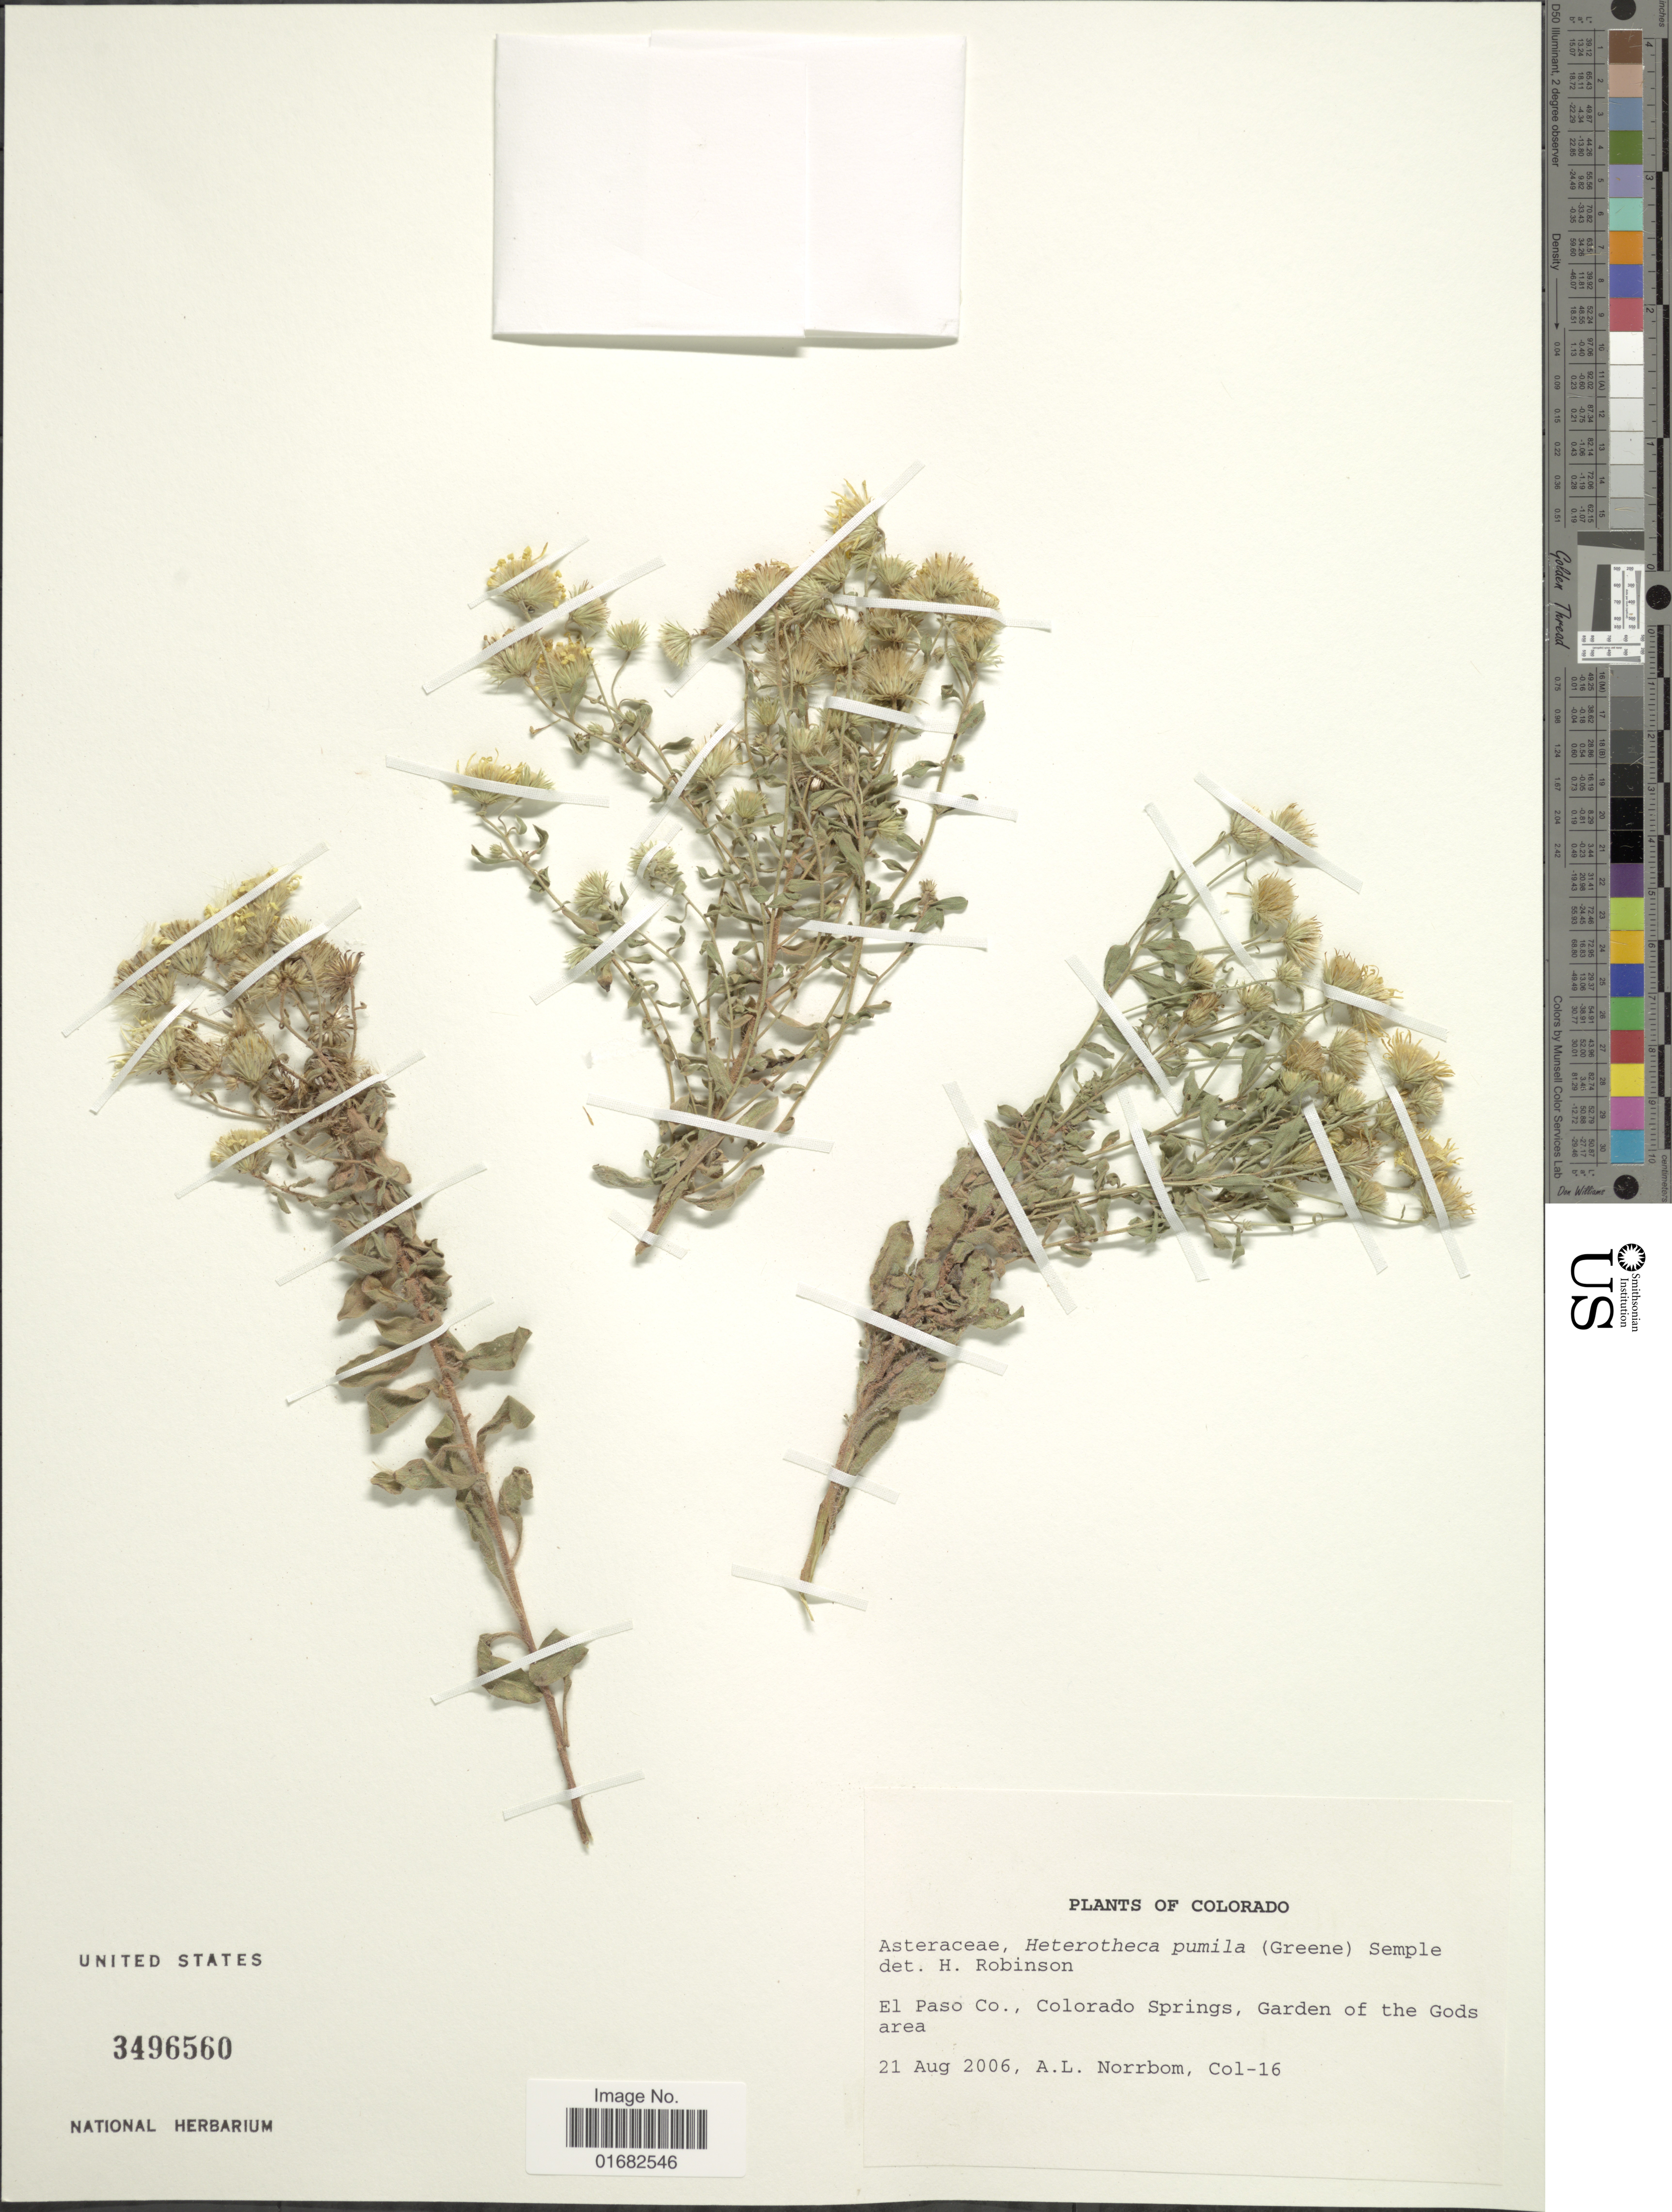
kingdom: Plantae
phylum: Tracheophyta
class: Magnoliopsida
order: Asterales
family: Asteraceae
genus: Heterotheca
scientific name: Heterotheca pumila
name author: (Greene) Semple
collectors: A. L. Norrbom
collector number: Col-16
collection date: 2006-08-21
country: United States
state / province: Colorado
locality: El Paso Co., Colorado Springs, Garden of the Gods area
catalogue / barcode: US 3496560